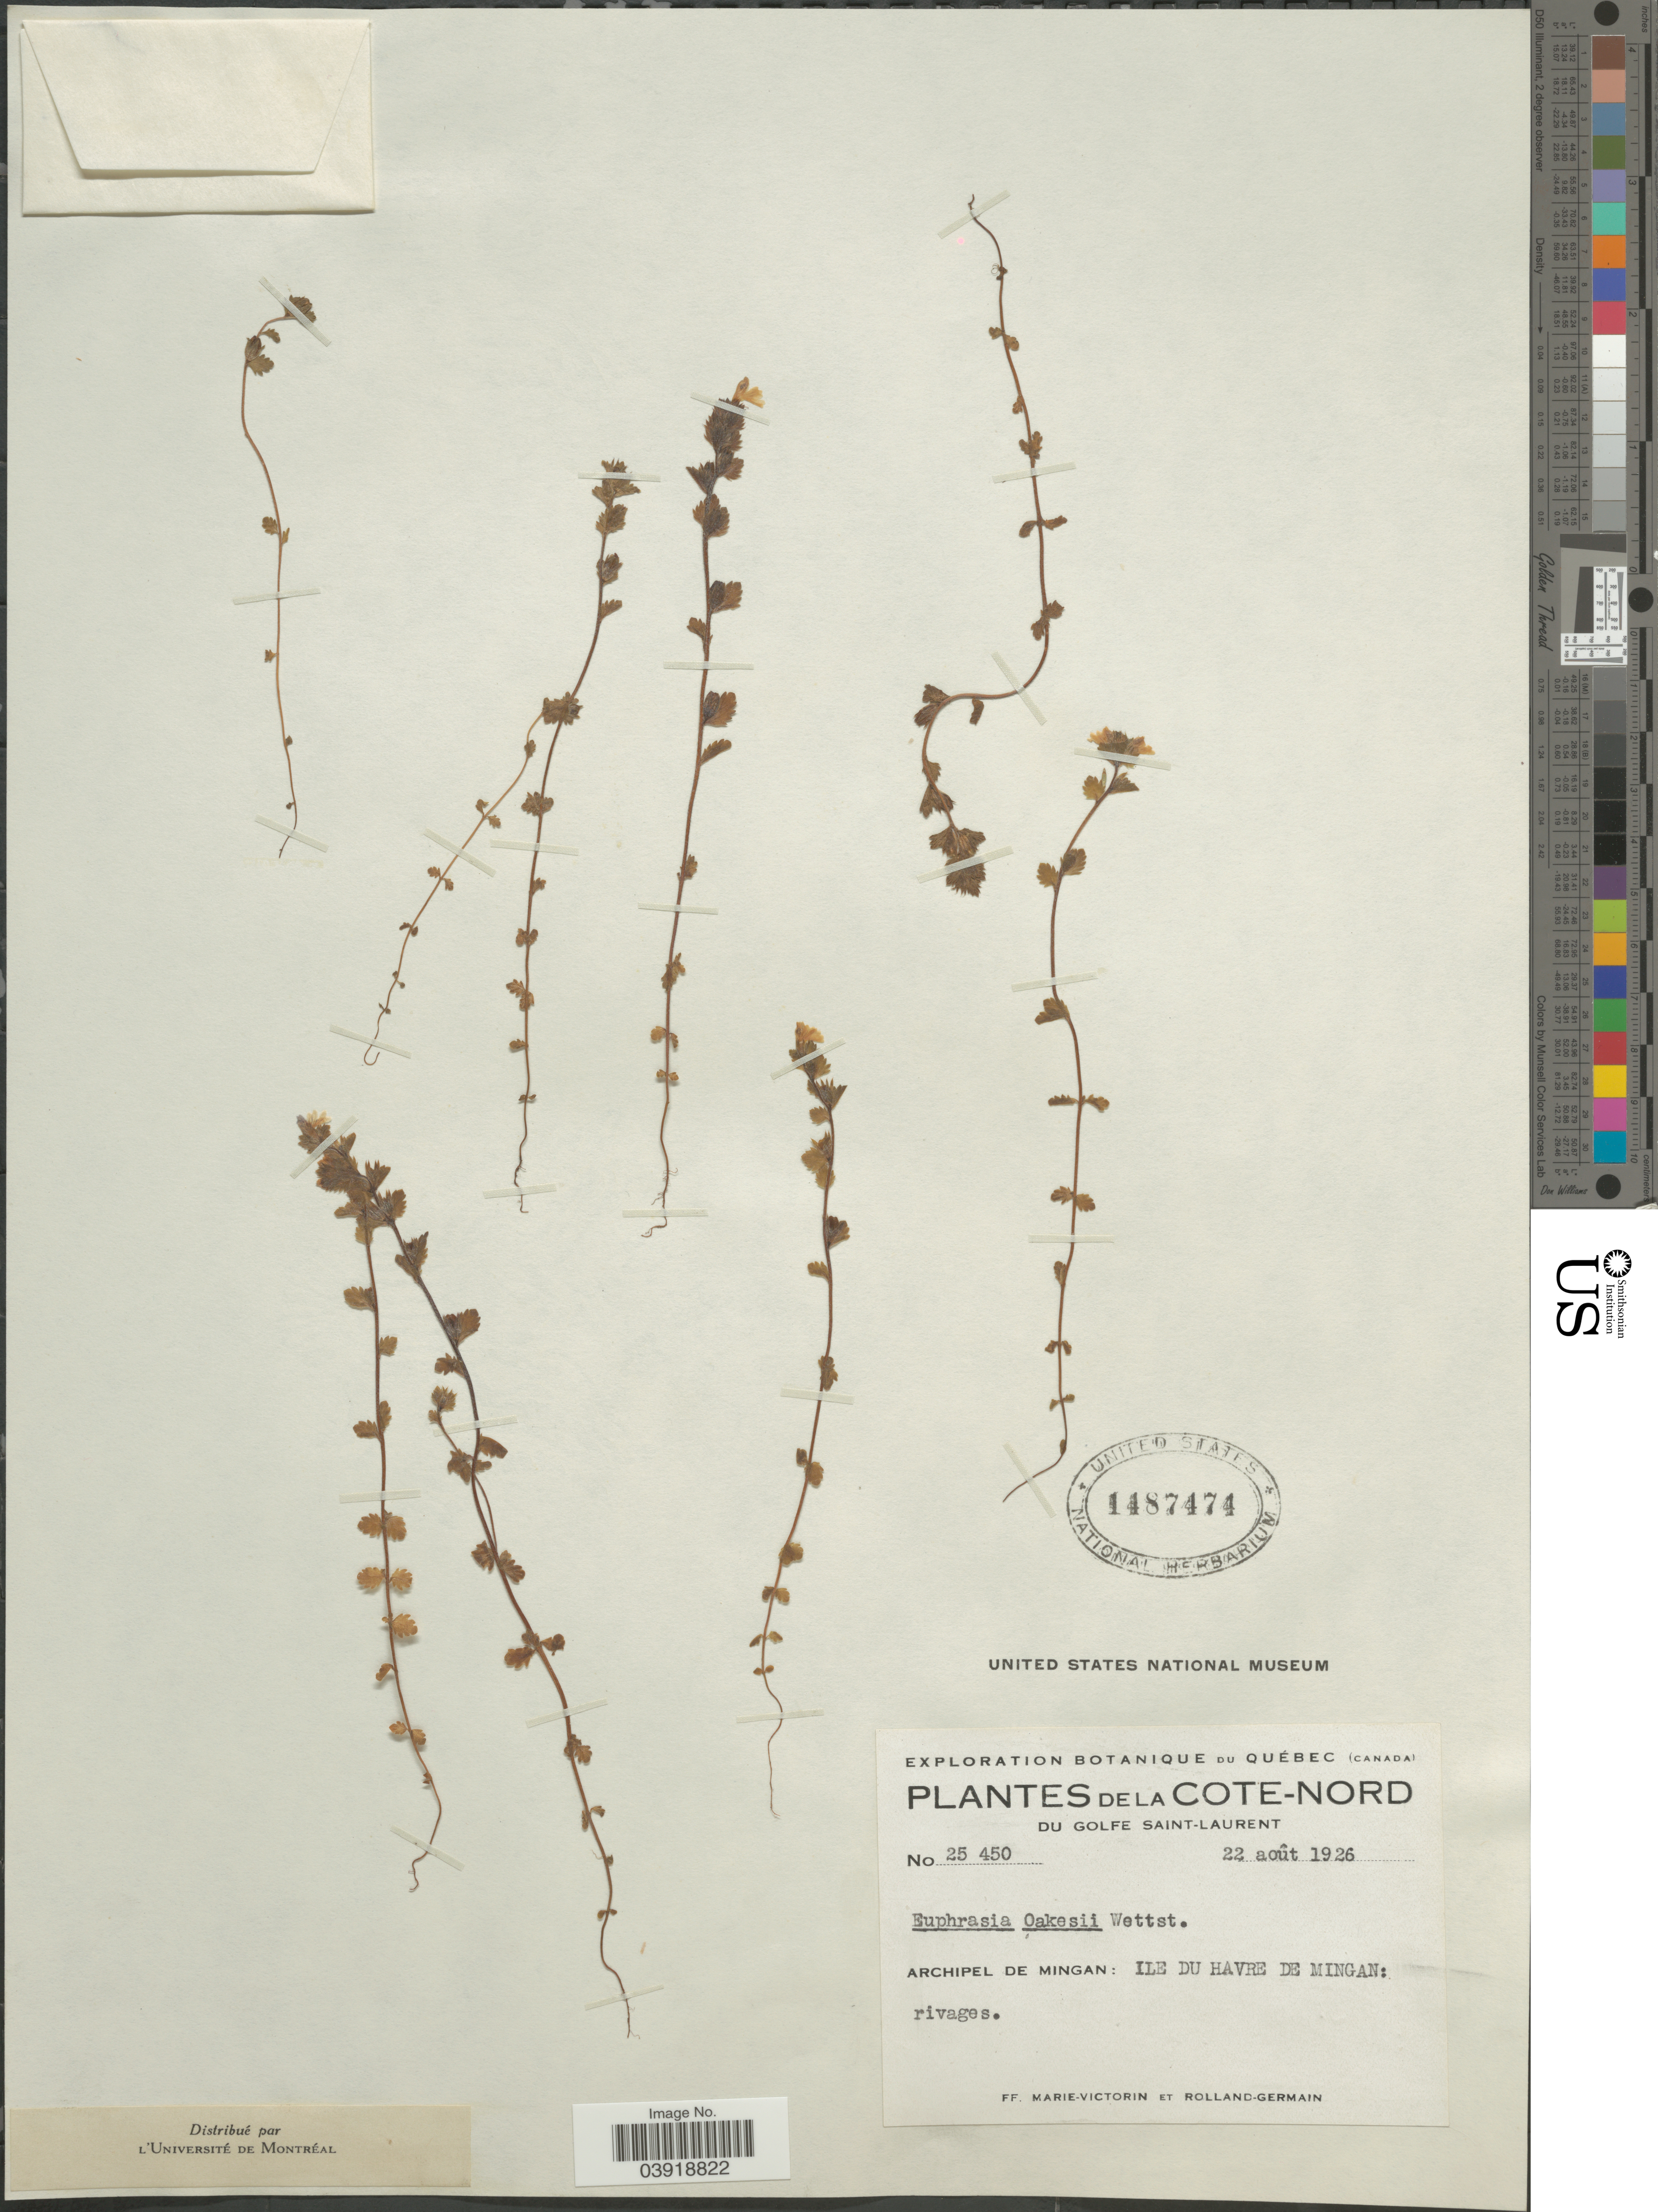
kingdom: Plantae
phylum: Tracheophyta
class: Magnoliopsida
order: Lamiales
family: Orobanchaceae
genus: Euphrasia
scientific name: Euphrasia oakesii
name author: Wettst.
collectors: F. Marie-Victorin & Rolland-Germain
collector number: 25450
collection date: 1926-08-22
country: Canada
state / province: Quebec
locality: Cote-Nord du Golfe Saint-Laurent. Archipel de Mingan: Ile du Havre de Mingan; rivages.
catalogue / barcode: US 1487471